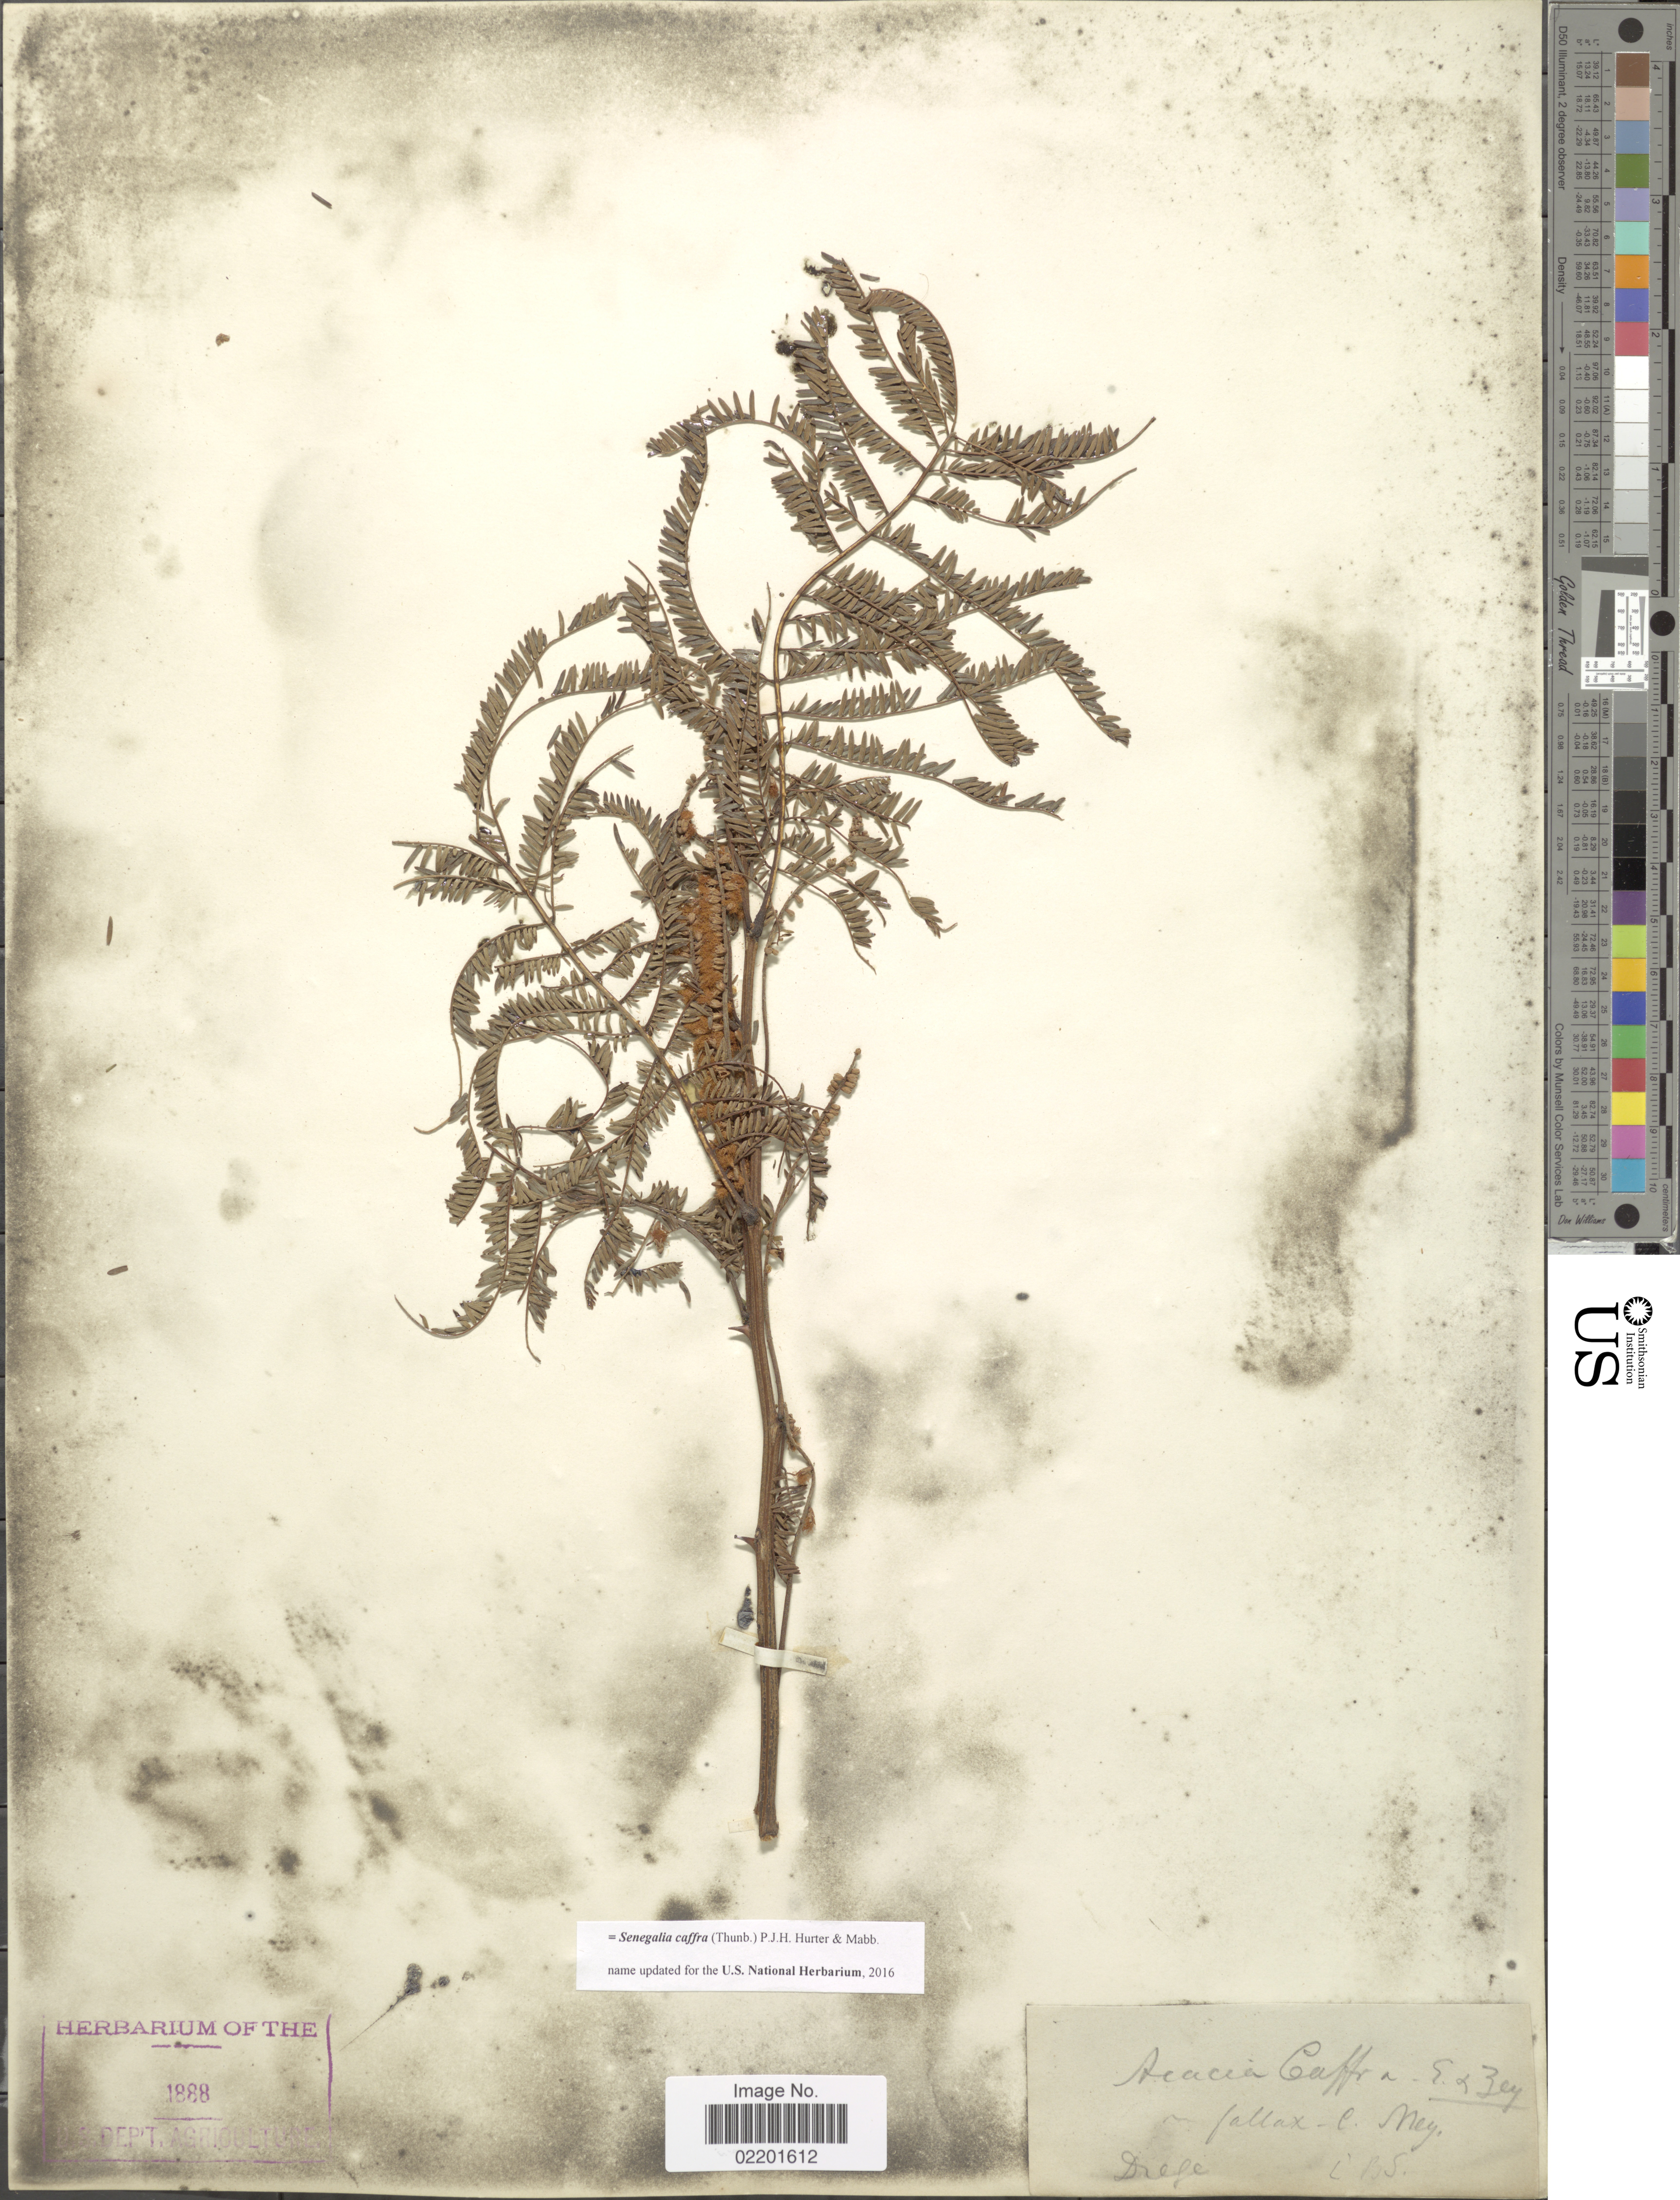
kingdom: Plantae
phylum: Tracheophyta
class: Magnoliopsida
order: Fabales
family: Fabaceae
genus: Senegalia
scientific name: Senegalia caffra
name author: (Thunb.) P.J.H. Hurter & Mabb.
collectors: Drege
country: South Africa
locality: CBS [interpreted]. [=Caput Bona Spei, Cape of Good Hope]